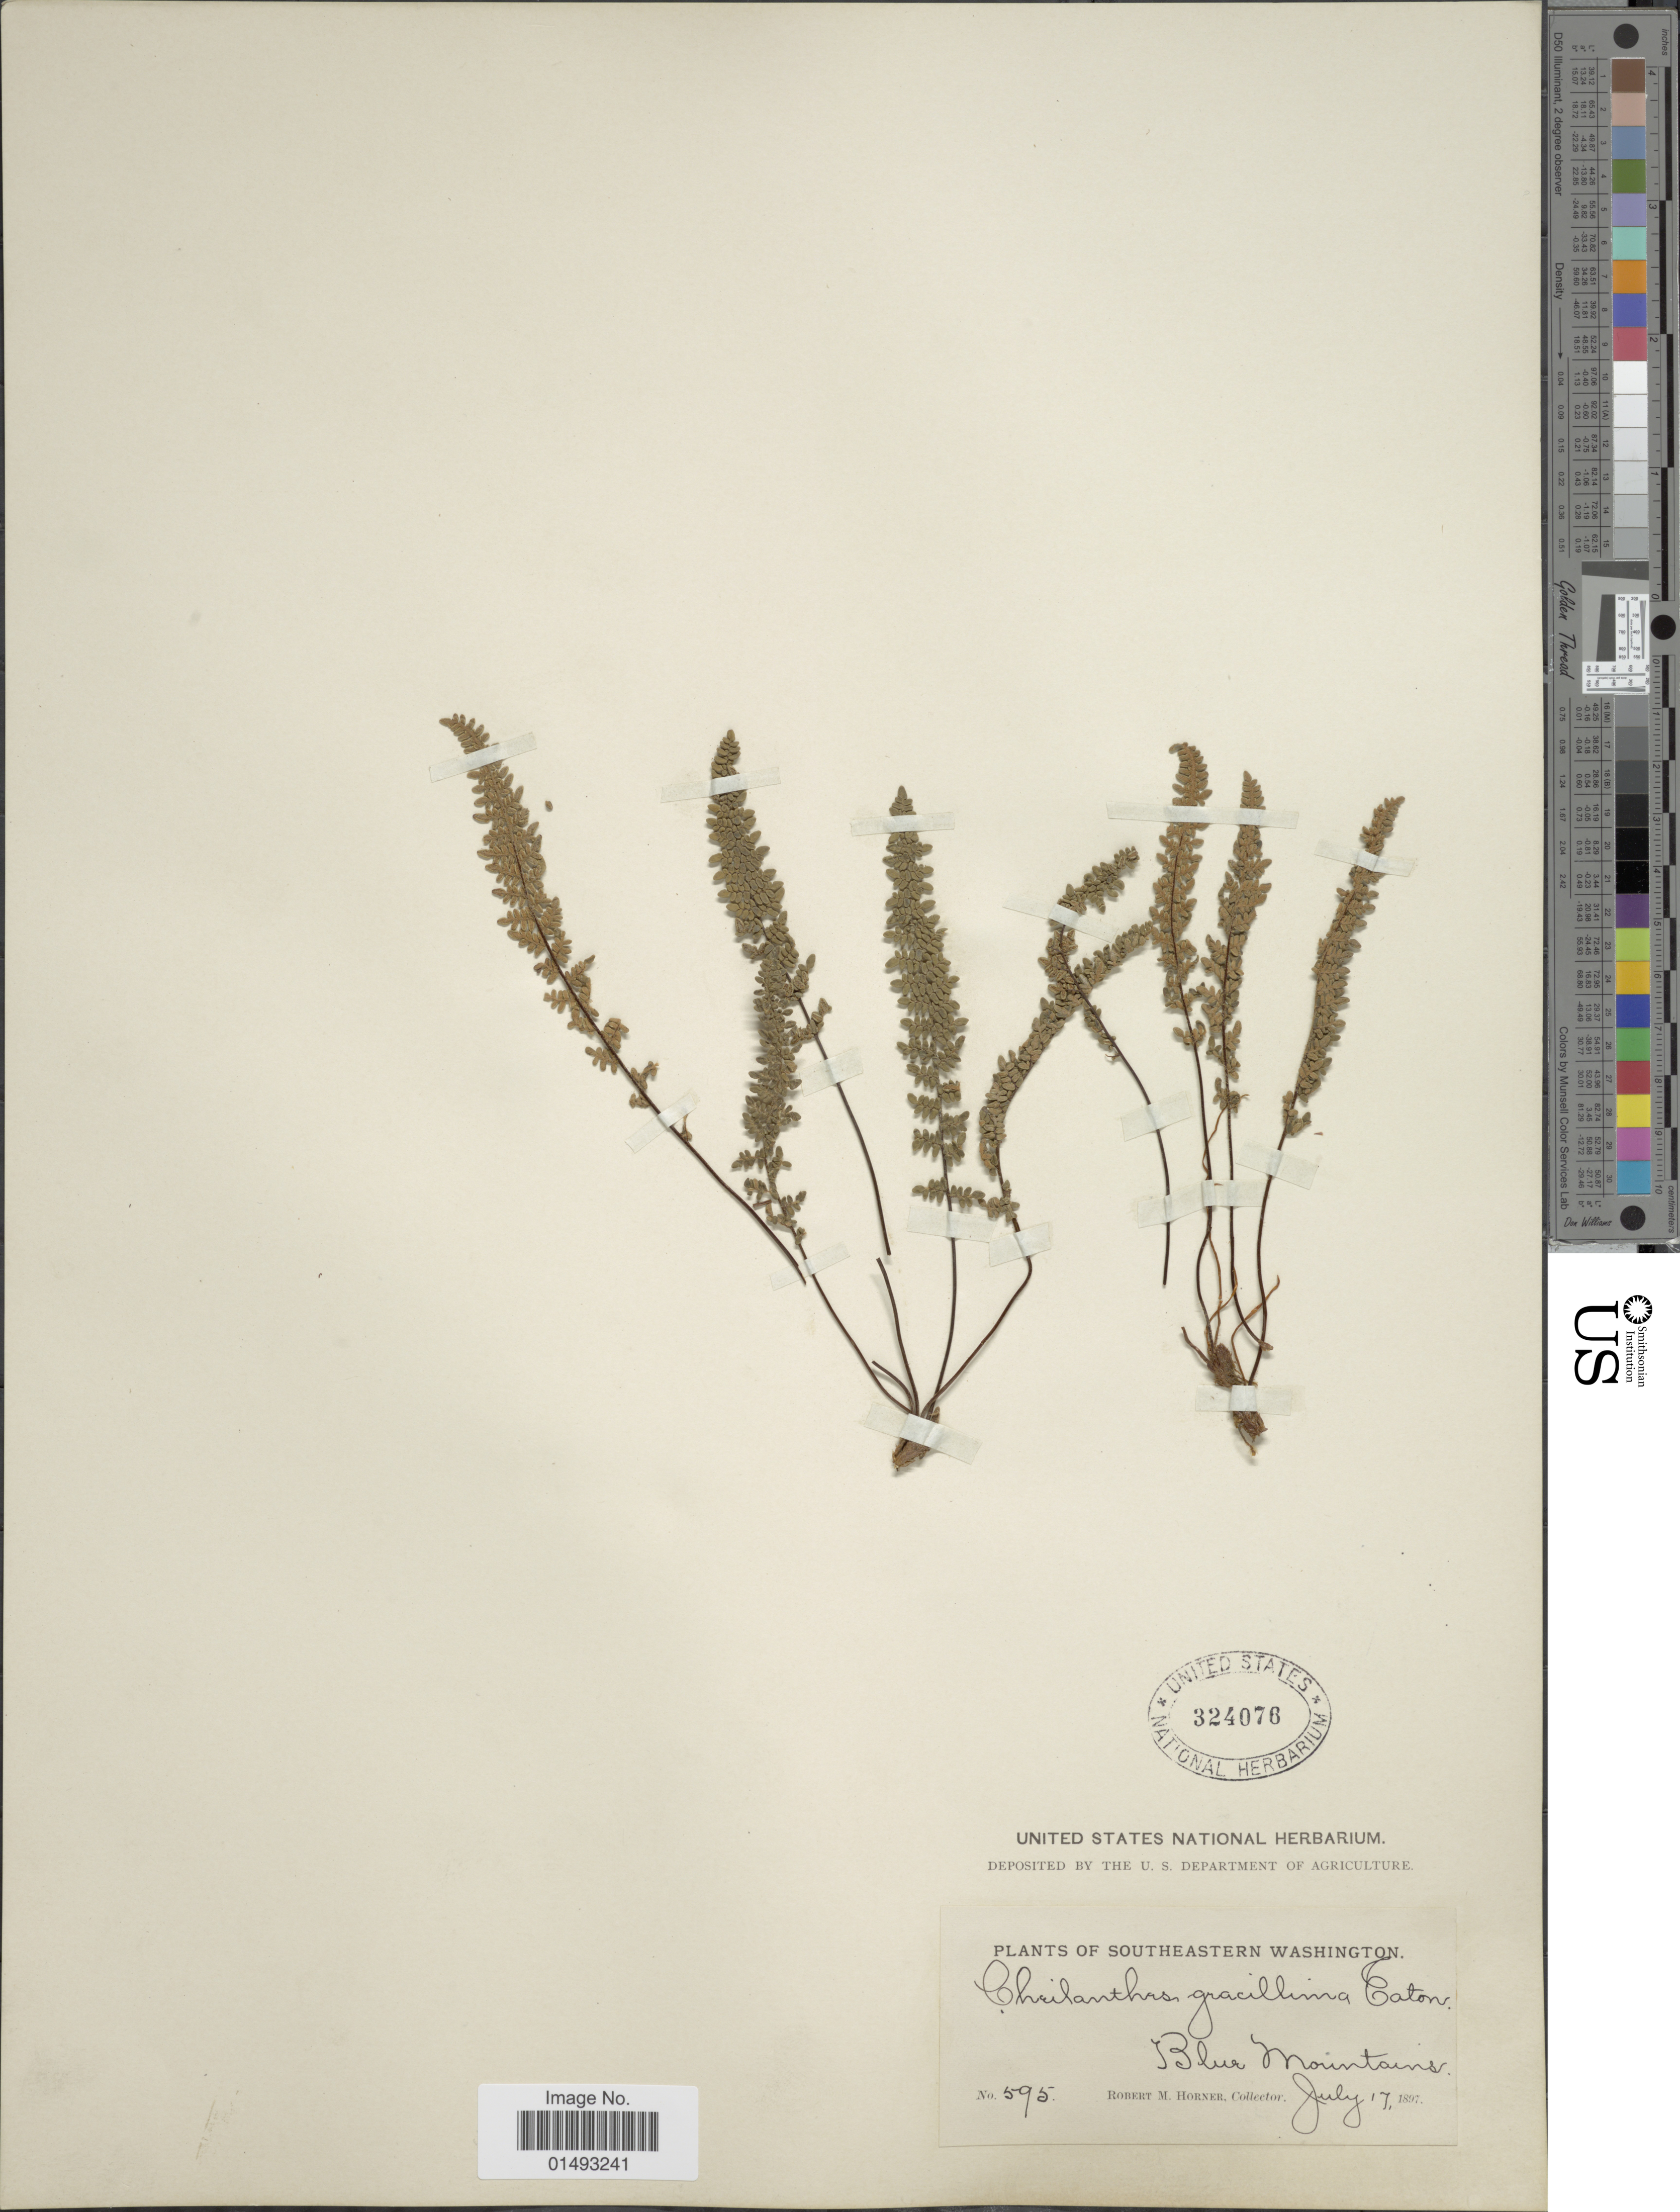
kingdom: Plantae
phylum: Tracheophyta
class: Polypodiopsida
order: Polypodiales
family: Pteridaceae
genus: Myriopteris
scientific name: Myriopteris gracillima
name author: (D.C. Eaton) J. Sm.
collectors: R. Horner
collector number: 595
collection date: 1897-07-17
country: United States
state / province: Washington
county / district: Clallam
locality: Southeastern Wasington, Blue Mountains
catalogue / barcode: US 324076